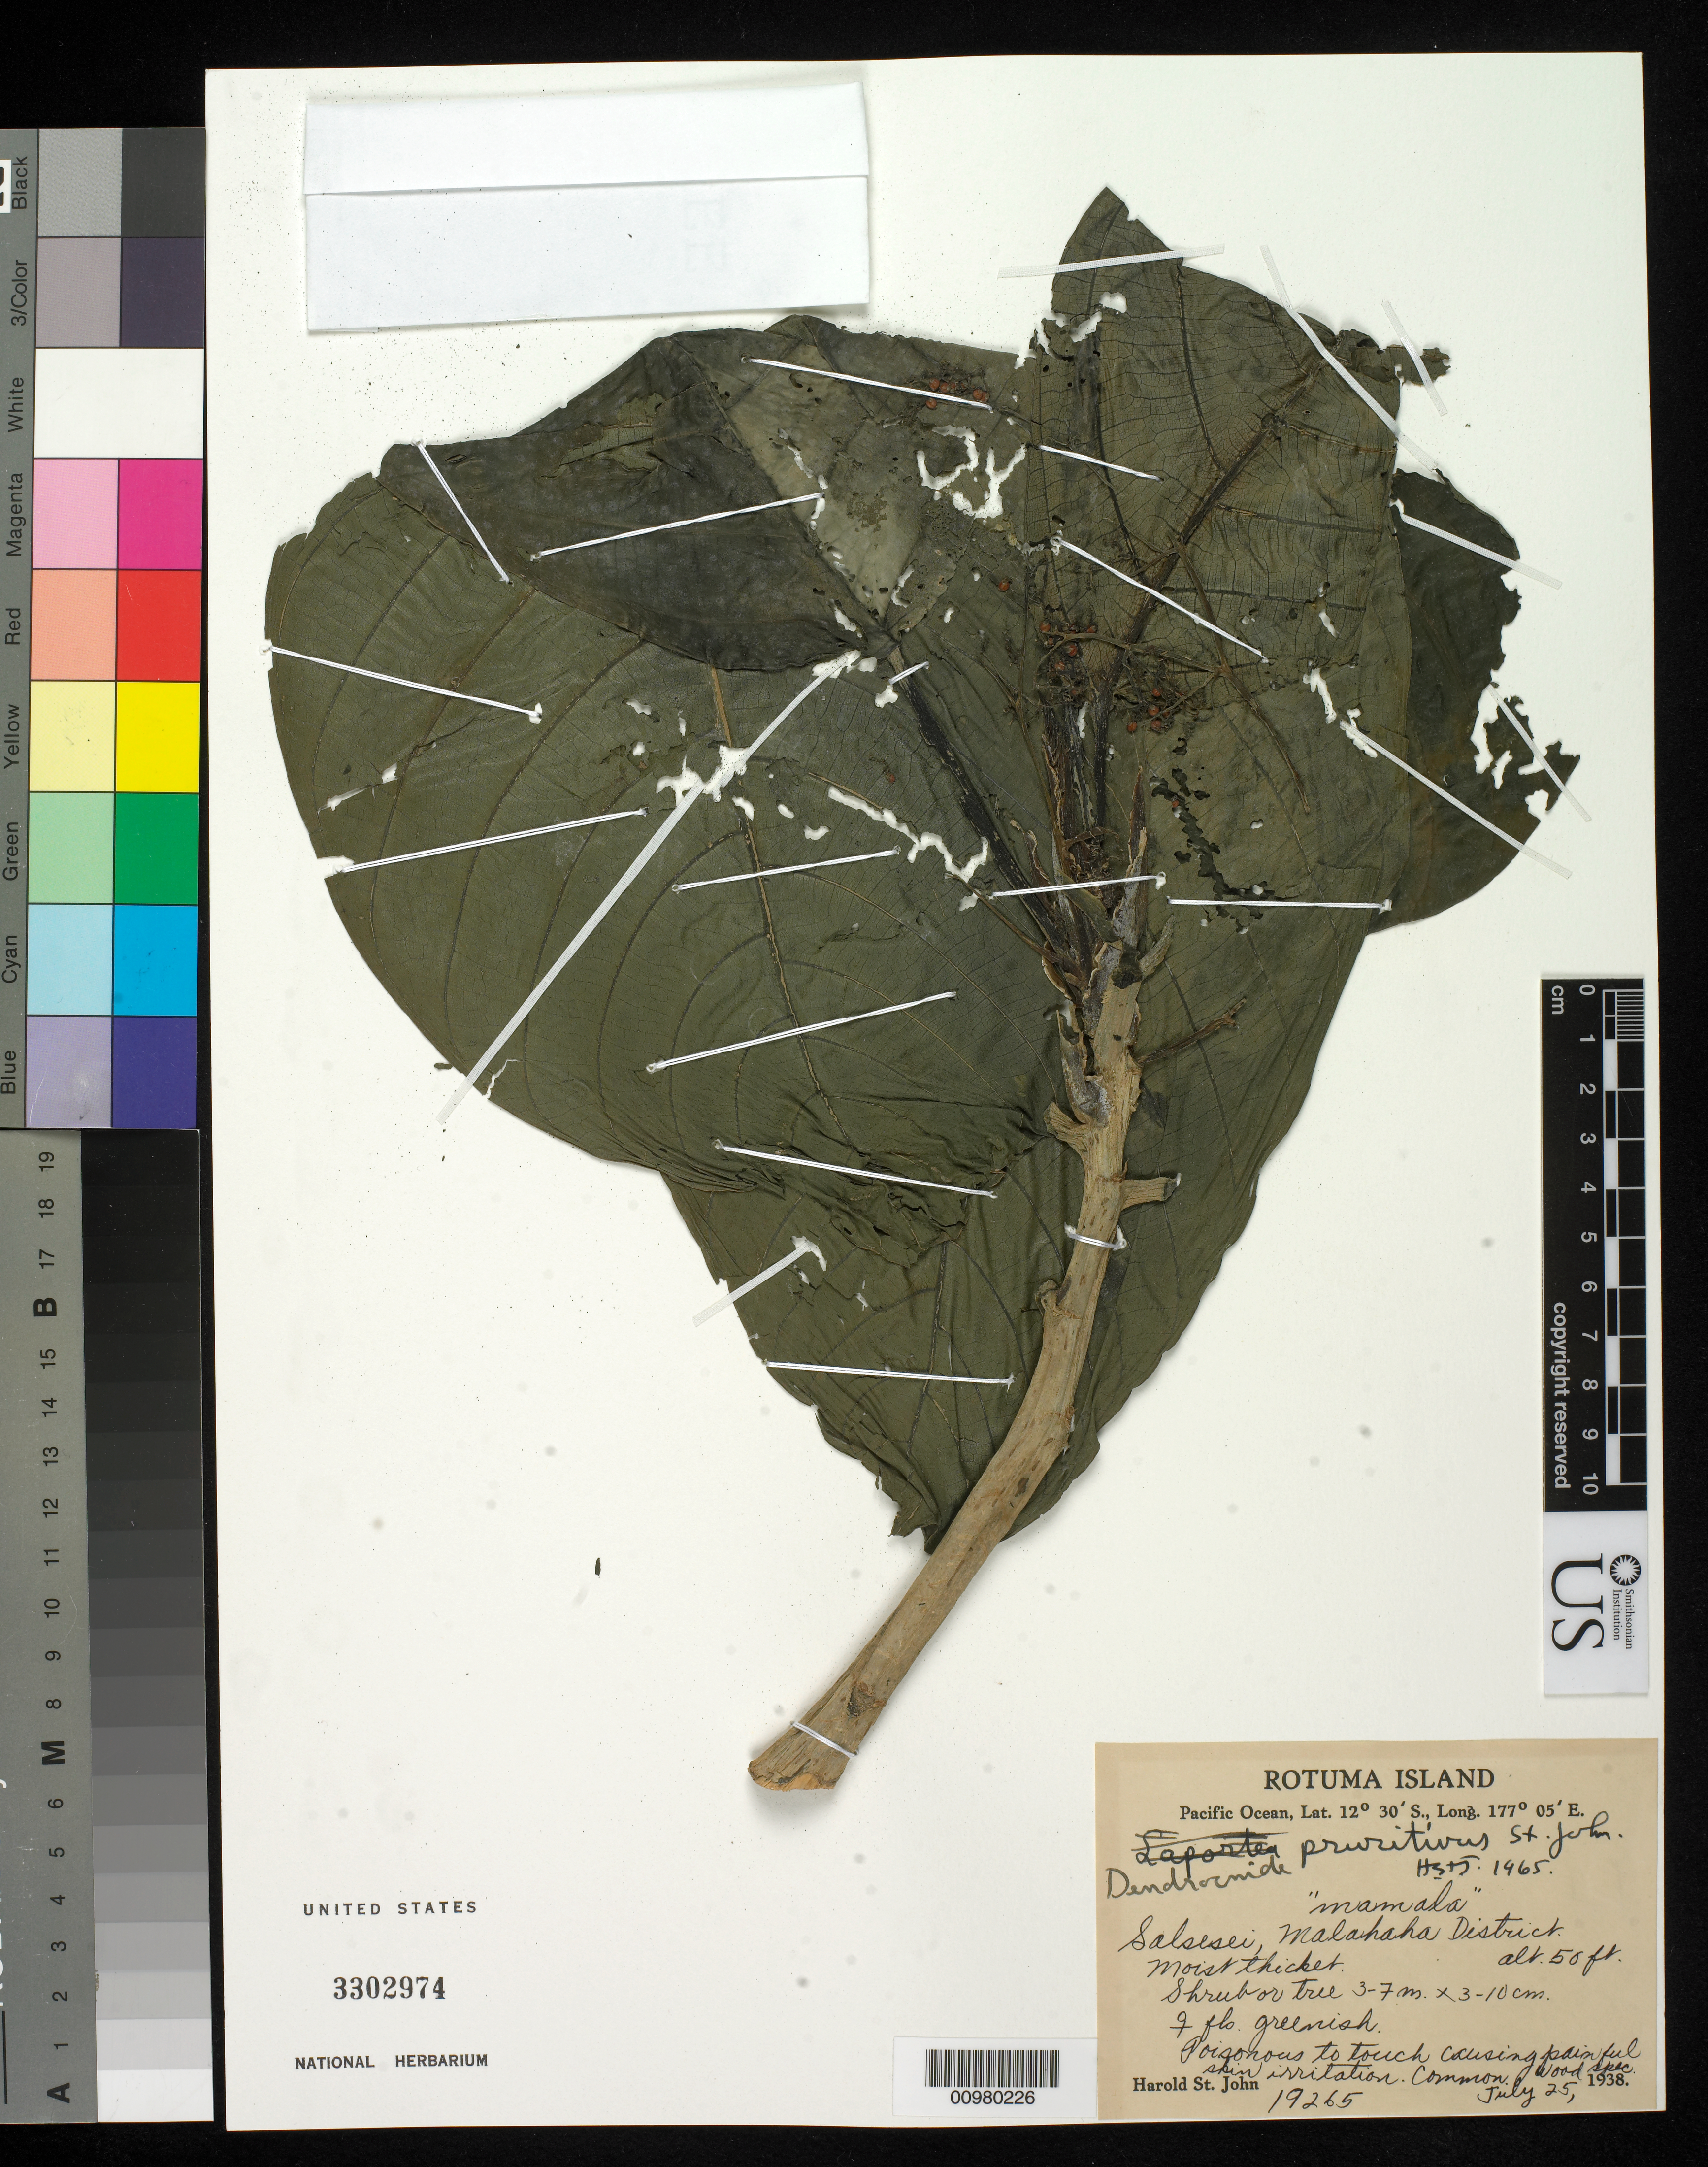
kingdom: Plantae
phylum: Tracheophyta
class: Magnoliopsida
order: Rosales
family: Urticaceae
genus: Dendrocnide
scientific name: Dendrocnide pruritivus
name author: H. St. John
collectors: H. St. John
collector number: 19265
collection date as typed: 25 Jul 1938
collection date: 1938-07-25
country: Fiji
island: Rotuma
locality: Salsesei, Malhah District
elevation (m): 15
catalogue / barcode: US 3302974